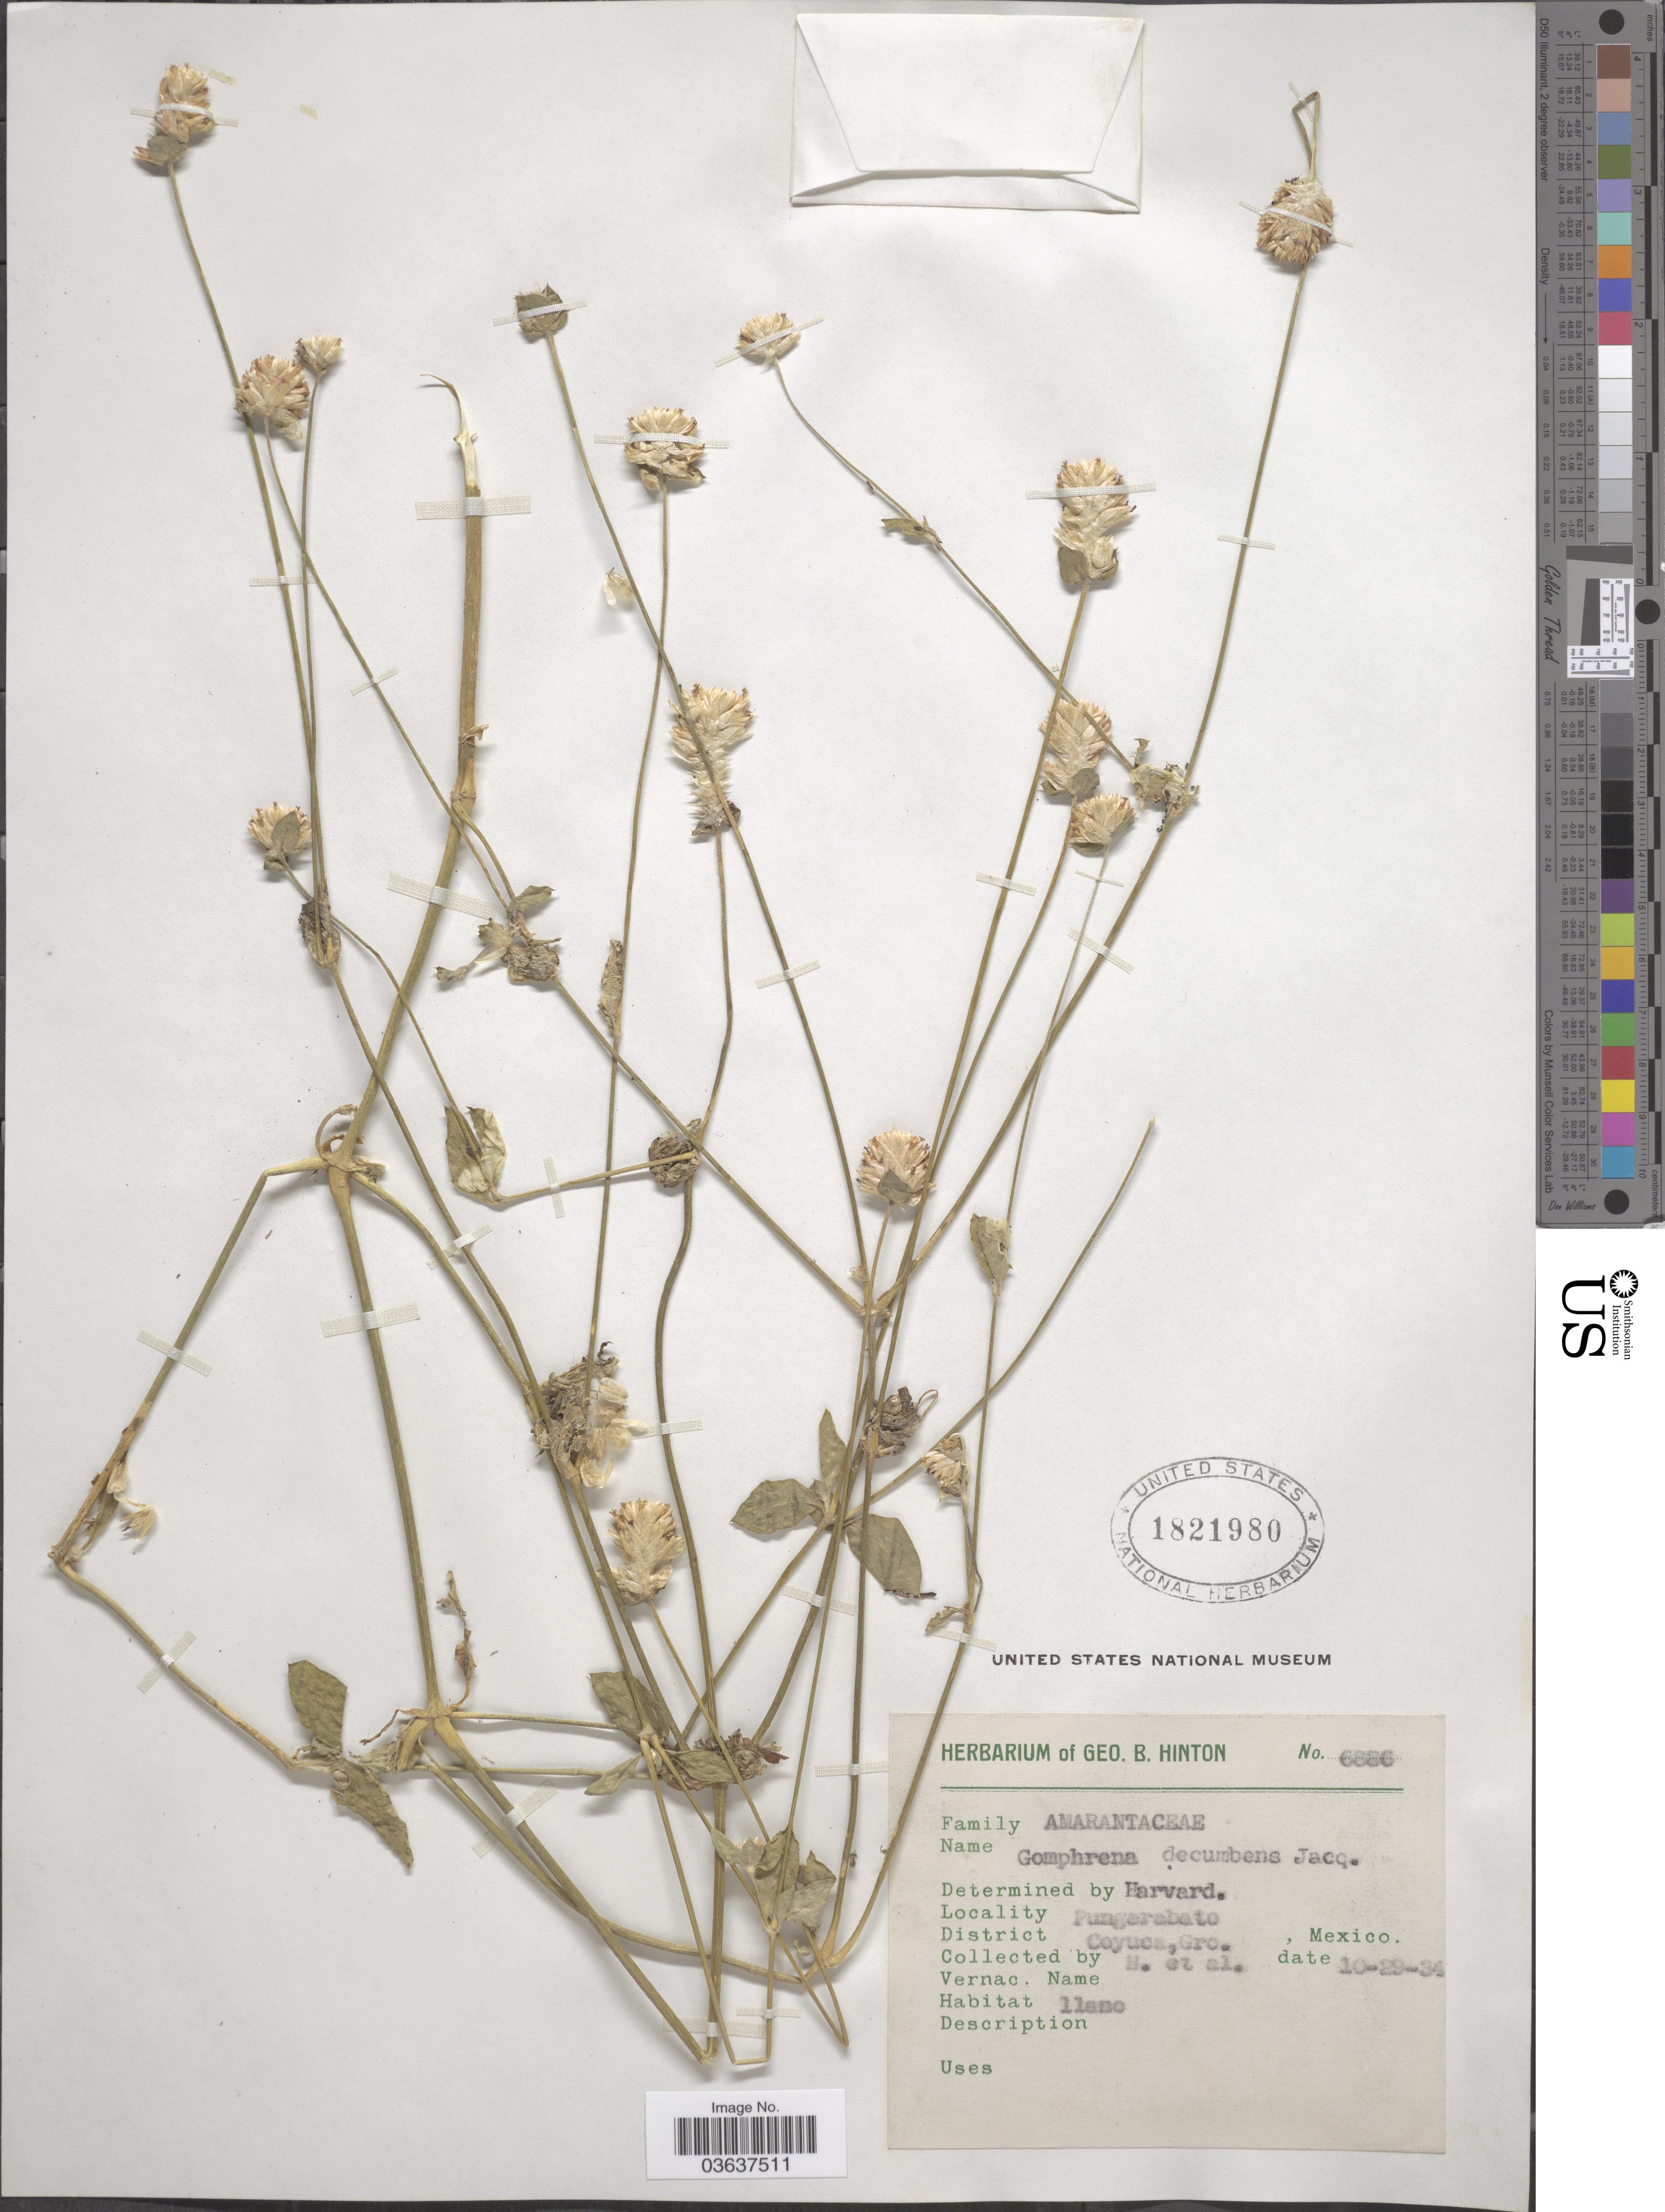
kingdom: Plantae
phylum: Tracheophyta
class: Magnoliopsida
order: Caryophyllales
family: Amaranthaceae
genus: Gomphrena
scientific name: Gomphrena decumbens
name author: Jacq.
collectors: G. B. Hinton & et al.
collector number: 6886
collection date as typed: Transcribed d/m/y: 29/10/34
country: Mexico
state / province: Guerrero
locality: Pungarabato. District Coyuca.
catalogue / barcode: US 1821980